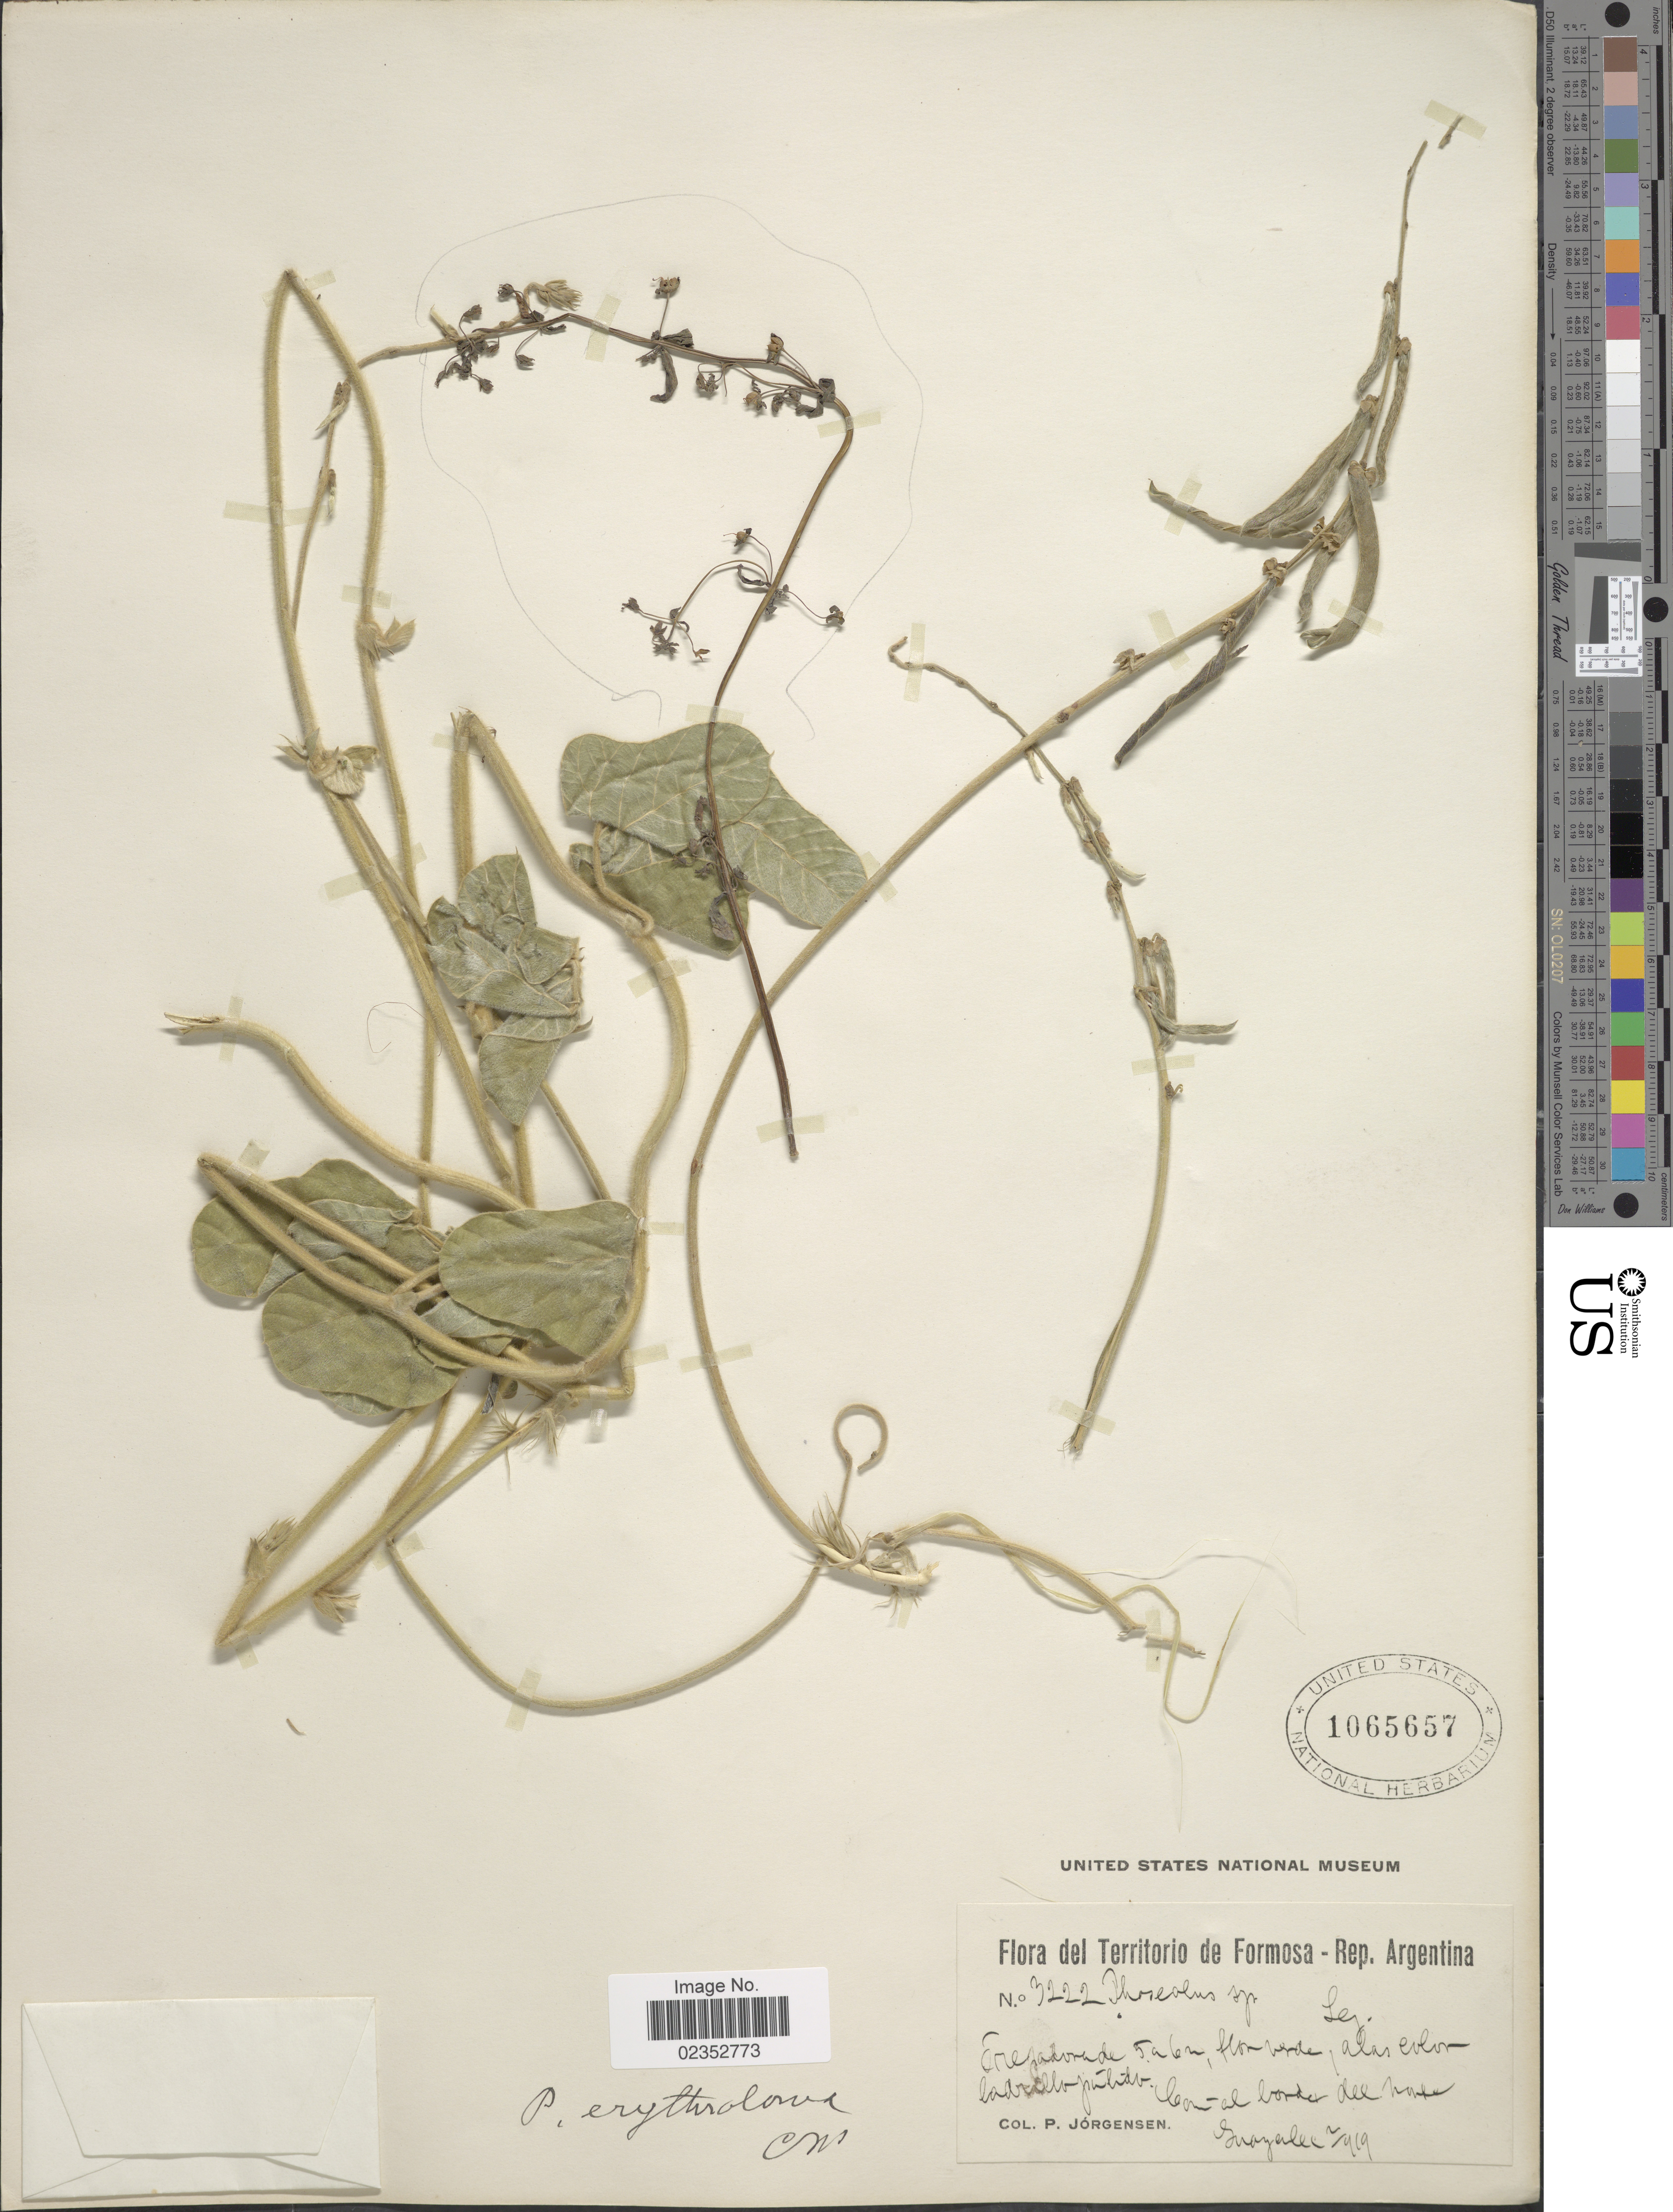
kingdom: Plantae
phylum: Tracheophyta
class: Magnoliopsida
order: Fabales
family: Fabaceae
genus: Macroptilium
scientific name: Macroptilium erythroloma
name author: (Mart. ex Benth.) Urb.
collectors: P. Jörgensen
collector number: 3222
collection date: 1919-02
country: Argentina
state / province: Formosa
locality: com al border del norte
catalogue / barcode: US 1065657